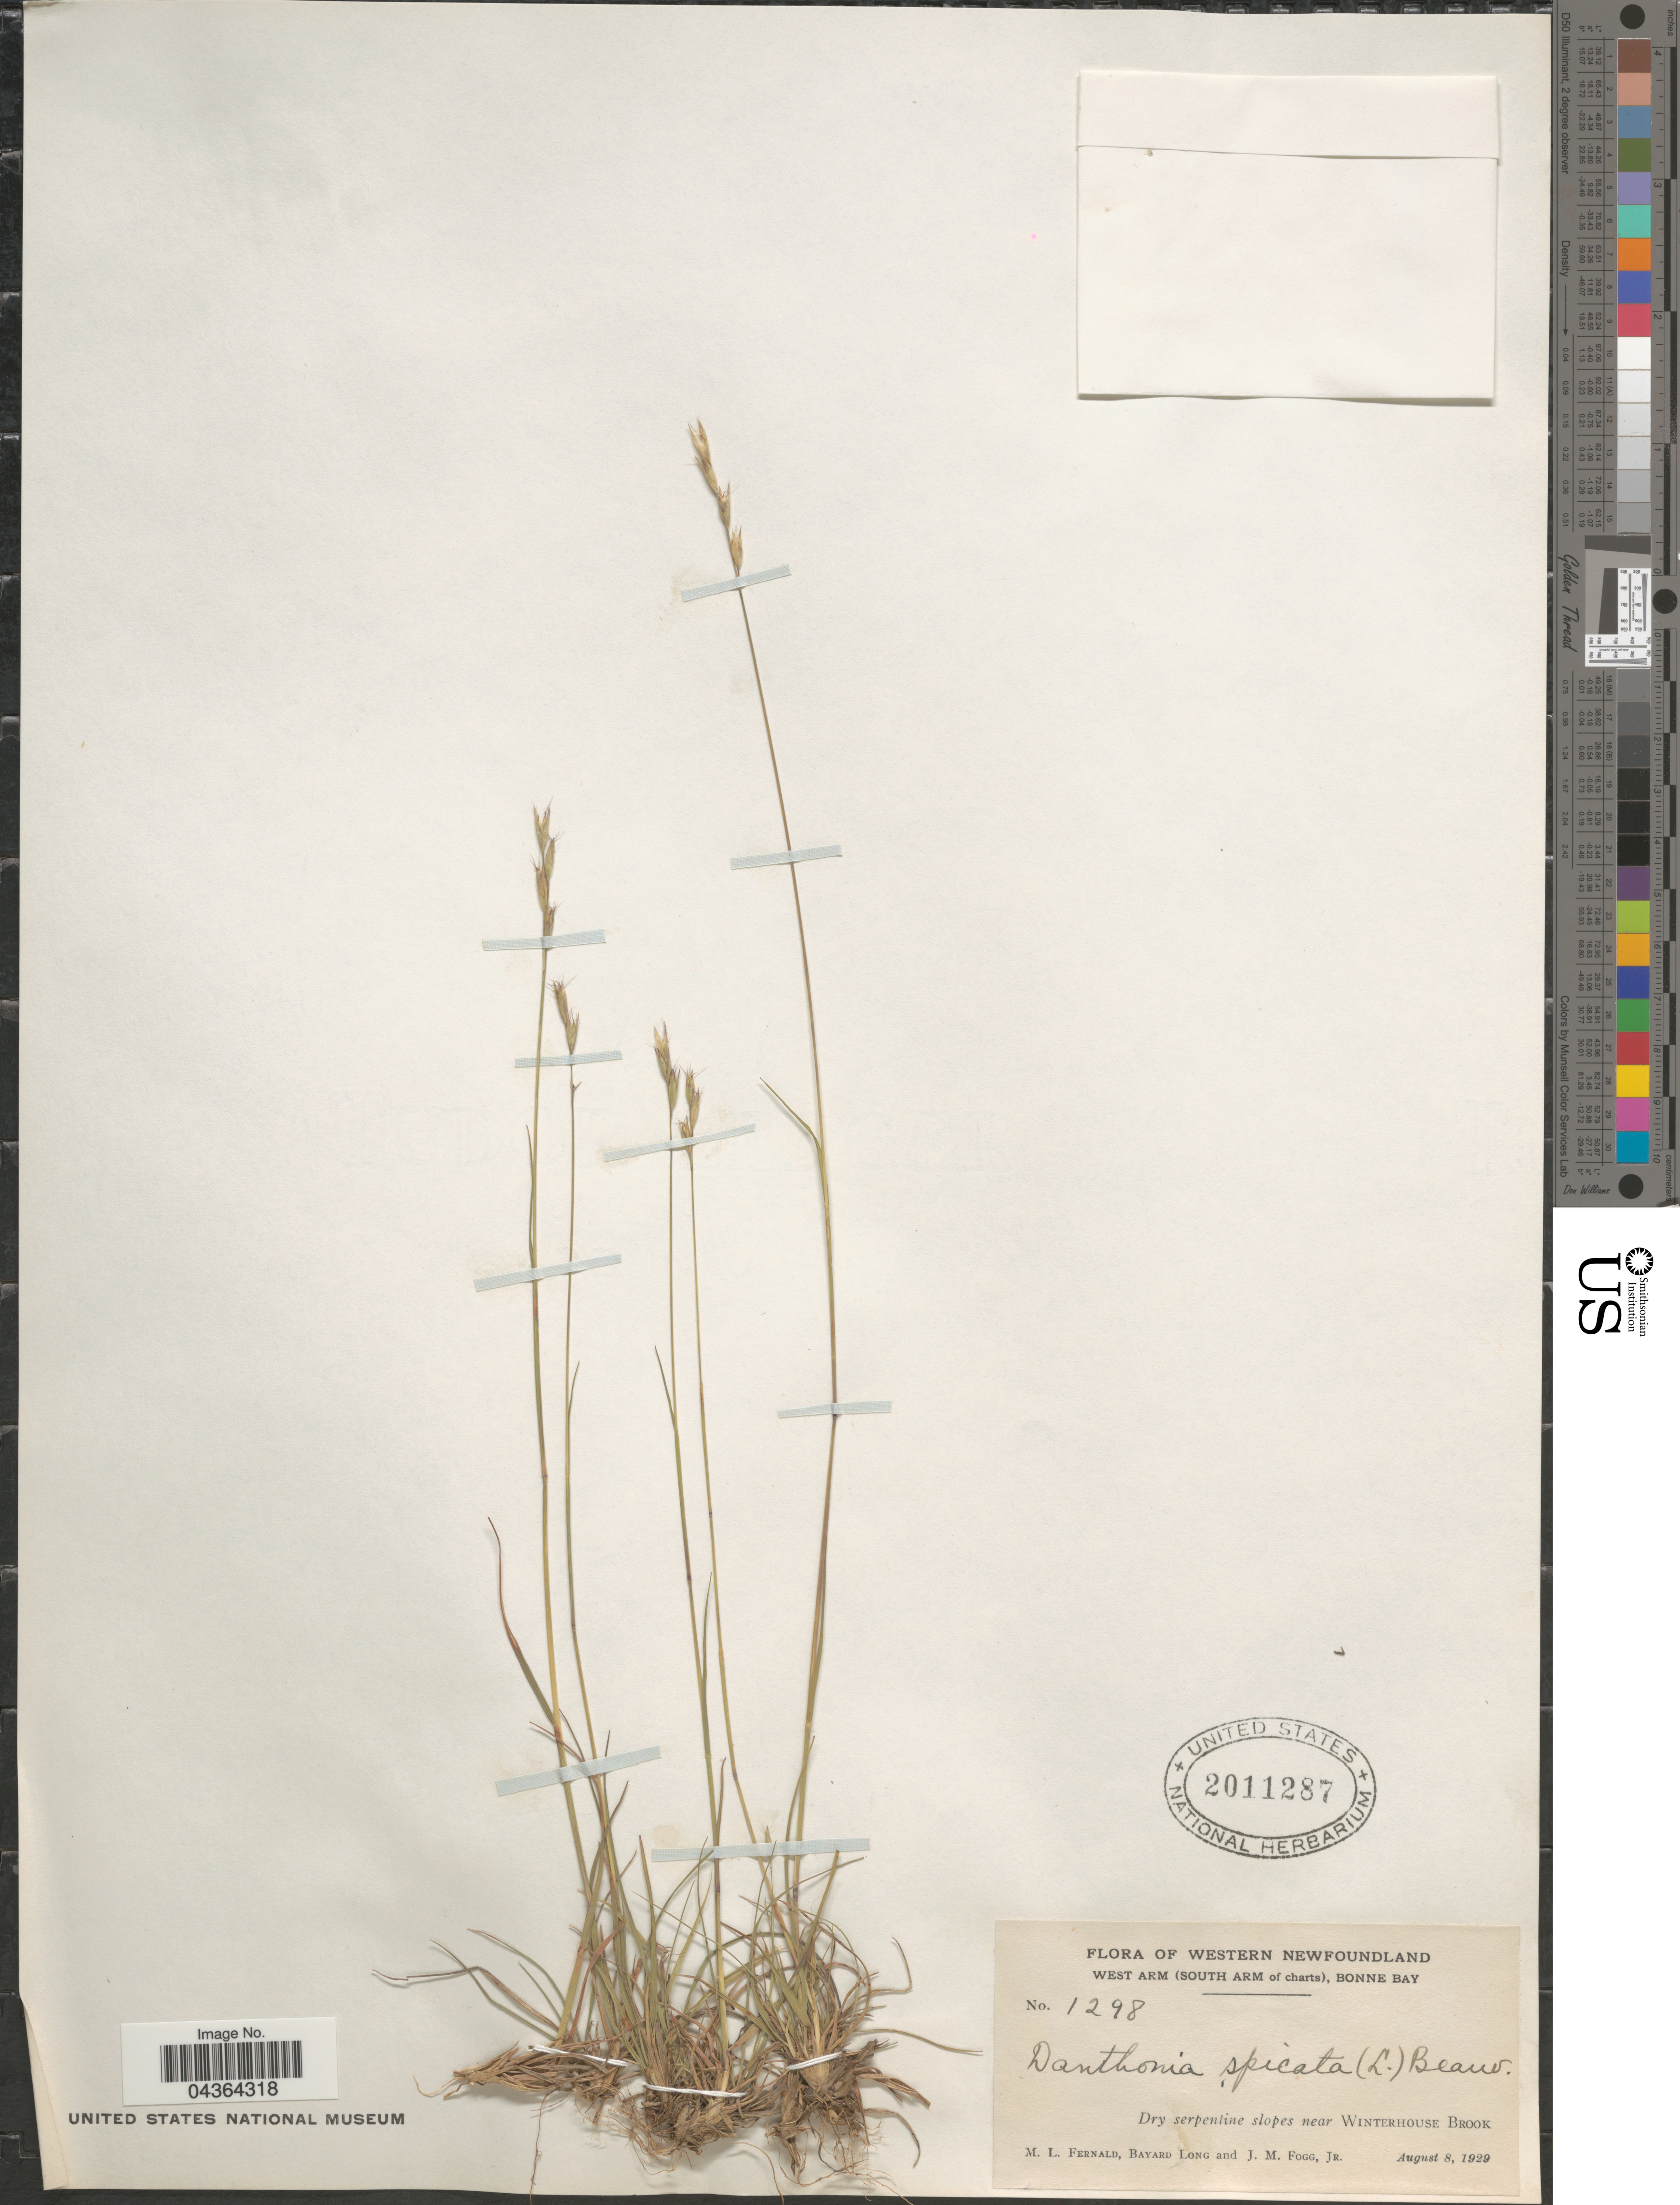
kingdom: Plantae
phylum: Tracheophyta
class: Liliopsida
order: Poales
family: Poaceae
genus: Danthonia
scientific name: Danthonia spicata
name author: (L.) P. Beauv. ex Roem. & Schult.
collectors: M. L. Fernald, B. Long & J. Fogg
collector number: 1298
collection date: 1929-08-08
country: Canada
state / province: Newfoundland and Labrador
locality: Western Newfoundland. West Arm (South Arm of charts), Bonne Bay. Dry serpentine slopes near Winterhouse Brook.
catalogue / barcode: US 2011287